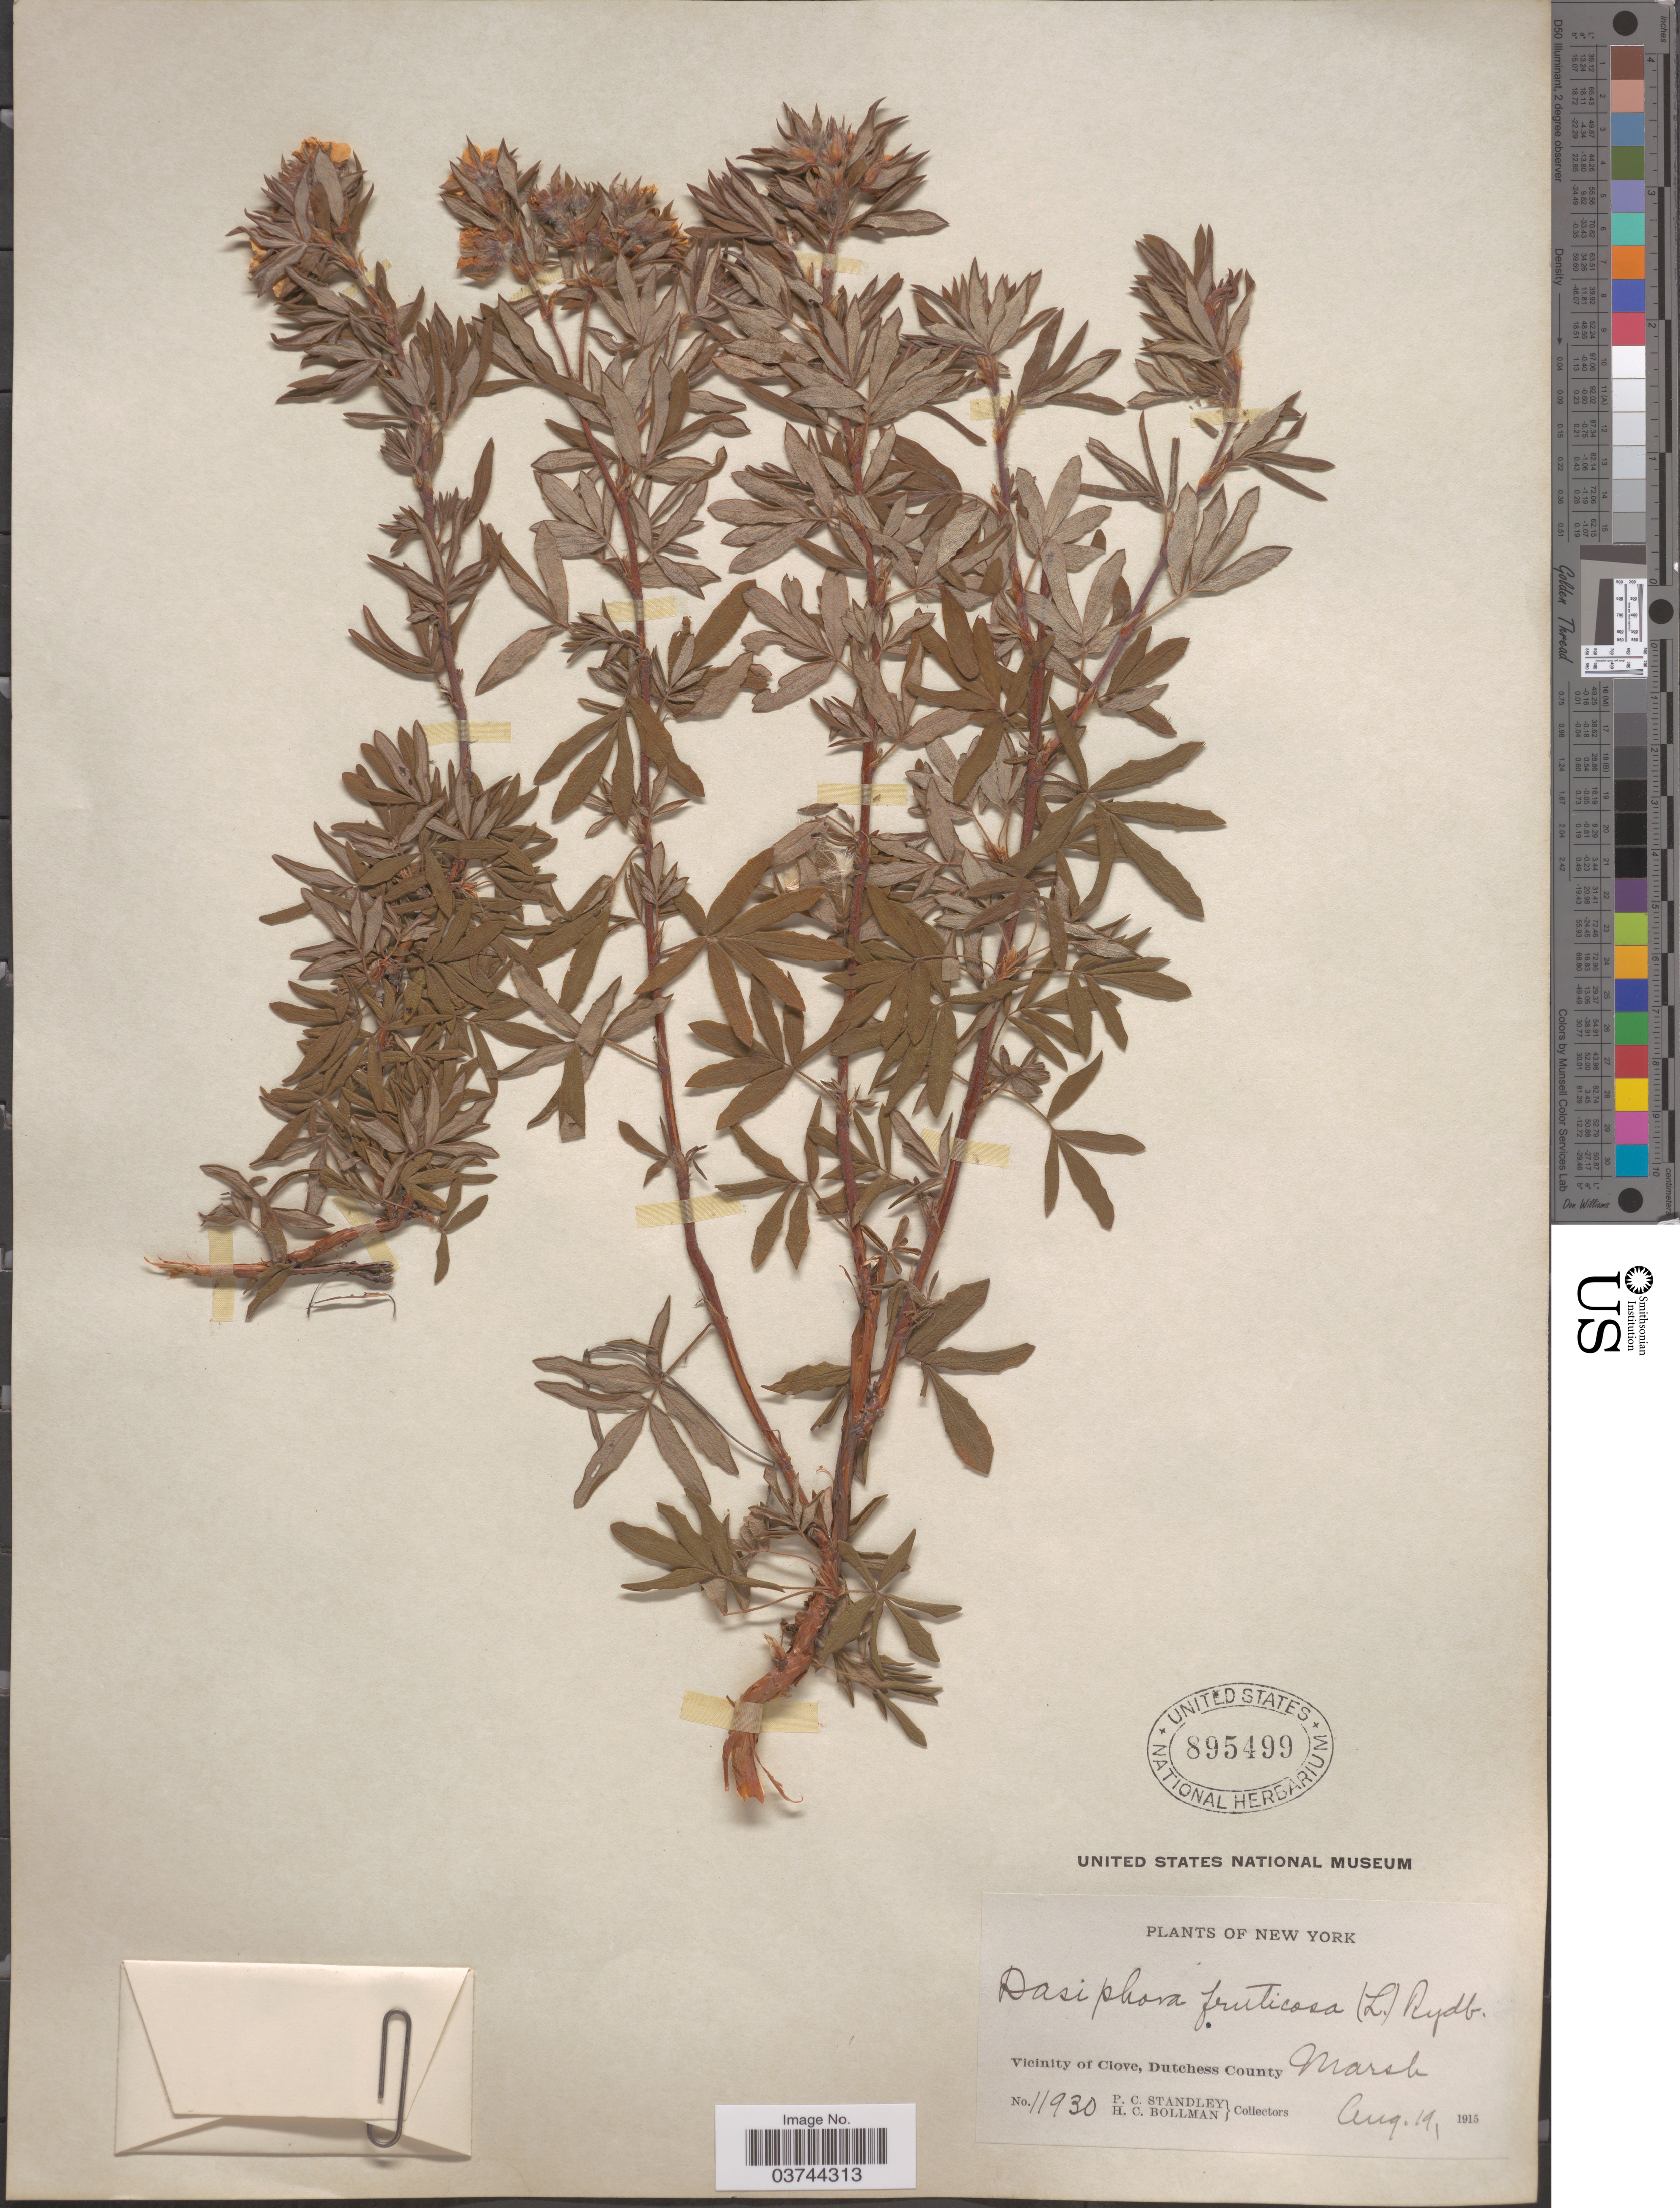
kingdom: Plantae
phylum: Tracheophyta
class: Magnoliopsida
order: Rosales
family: Rosaceae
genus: Dasiphora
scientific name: Dasiphora fruticosa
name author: (L.) Rydb.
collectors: P. C. Standley & H. C. Bollman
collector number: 11930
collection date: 1915-08-19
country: United States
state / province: New York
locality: Vicinity of Clove, Dutchess County.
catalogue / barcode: US 895499